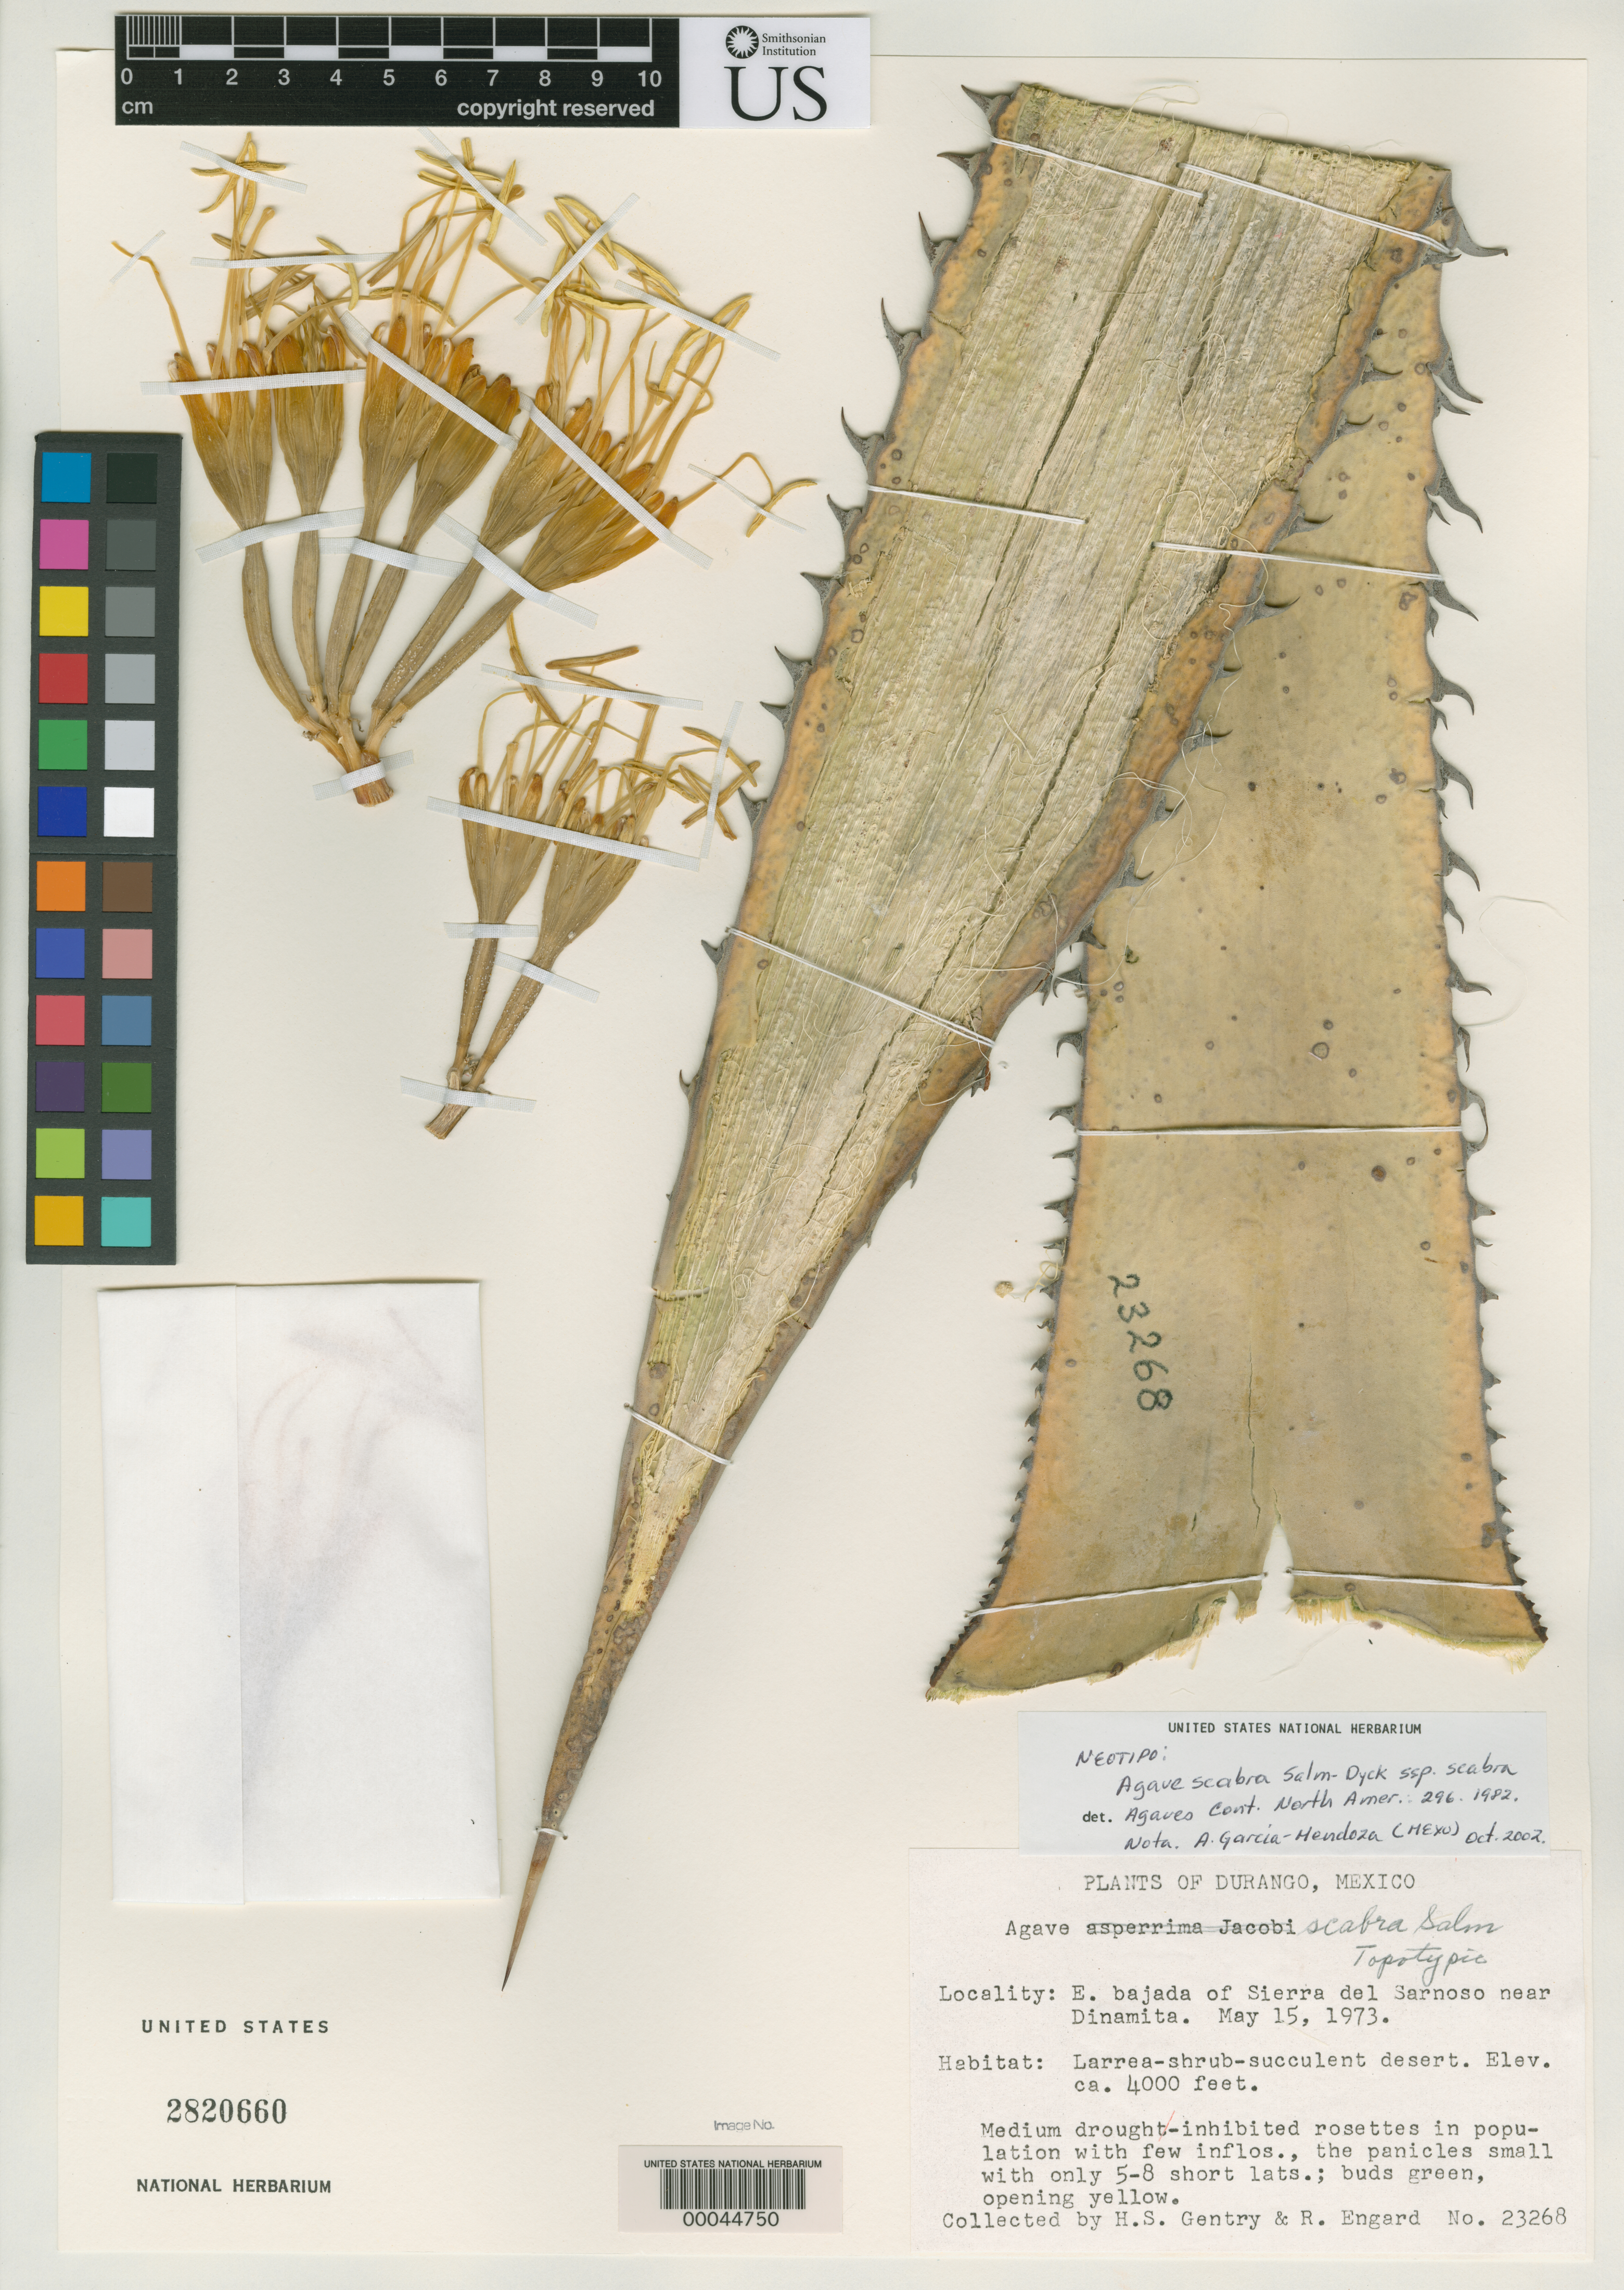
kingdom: Plantae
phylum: Tracheophyta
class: Liliopsida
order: Asparagales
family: Asparagaceae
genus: Agave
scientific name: Agave scabra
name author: Salm-Dyck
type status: Neotype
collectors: H. S. Gentry & R. Engard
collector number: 23268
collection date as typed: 15 May 1973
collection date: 1973-05-15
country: Mexico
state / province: Durango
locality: E. bajada of Sierra el Sarnoso near Dinamita.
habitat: Larrea-shrub-succulent desert; Medium drought-inhibited rosettes in population with few inf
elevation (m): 1219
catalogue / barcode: US 2820660